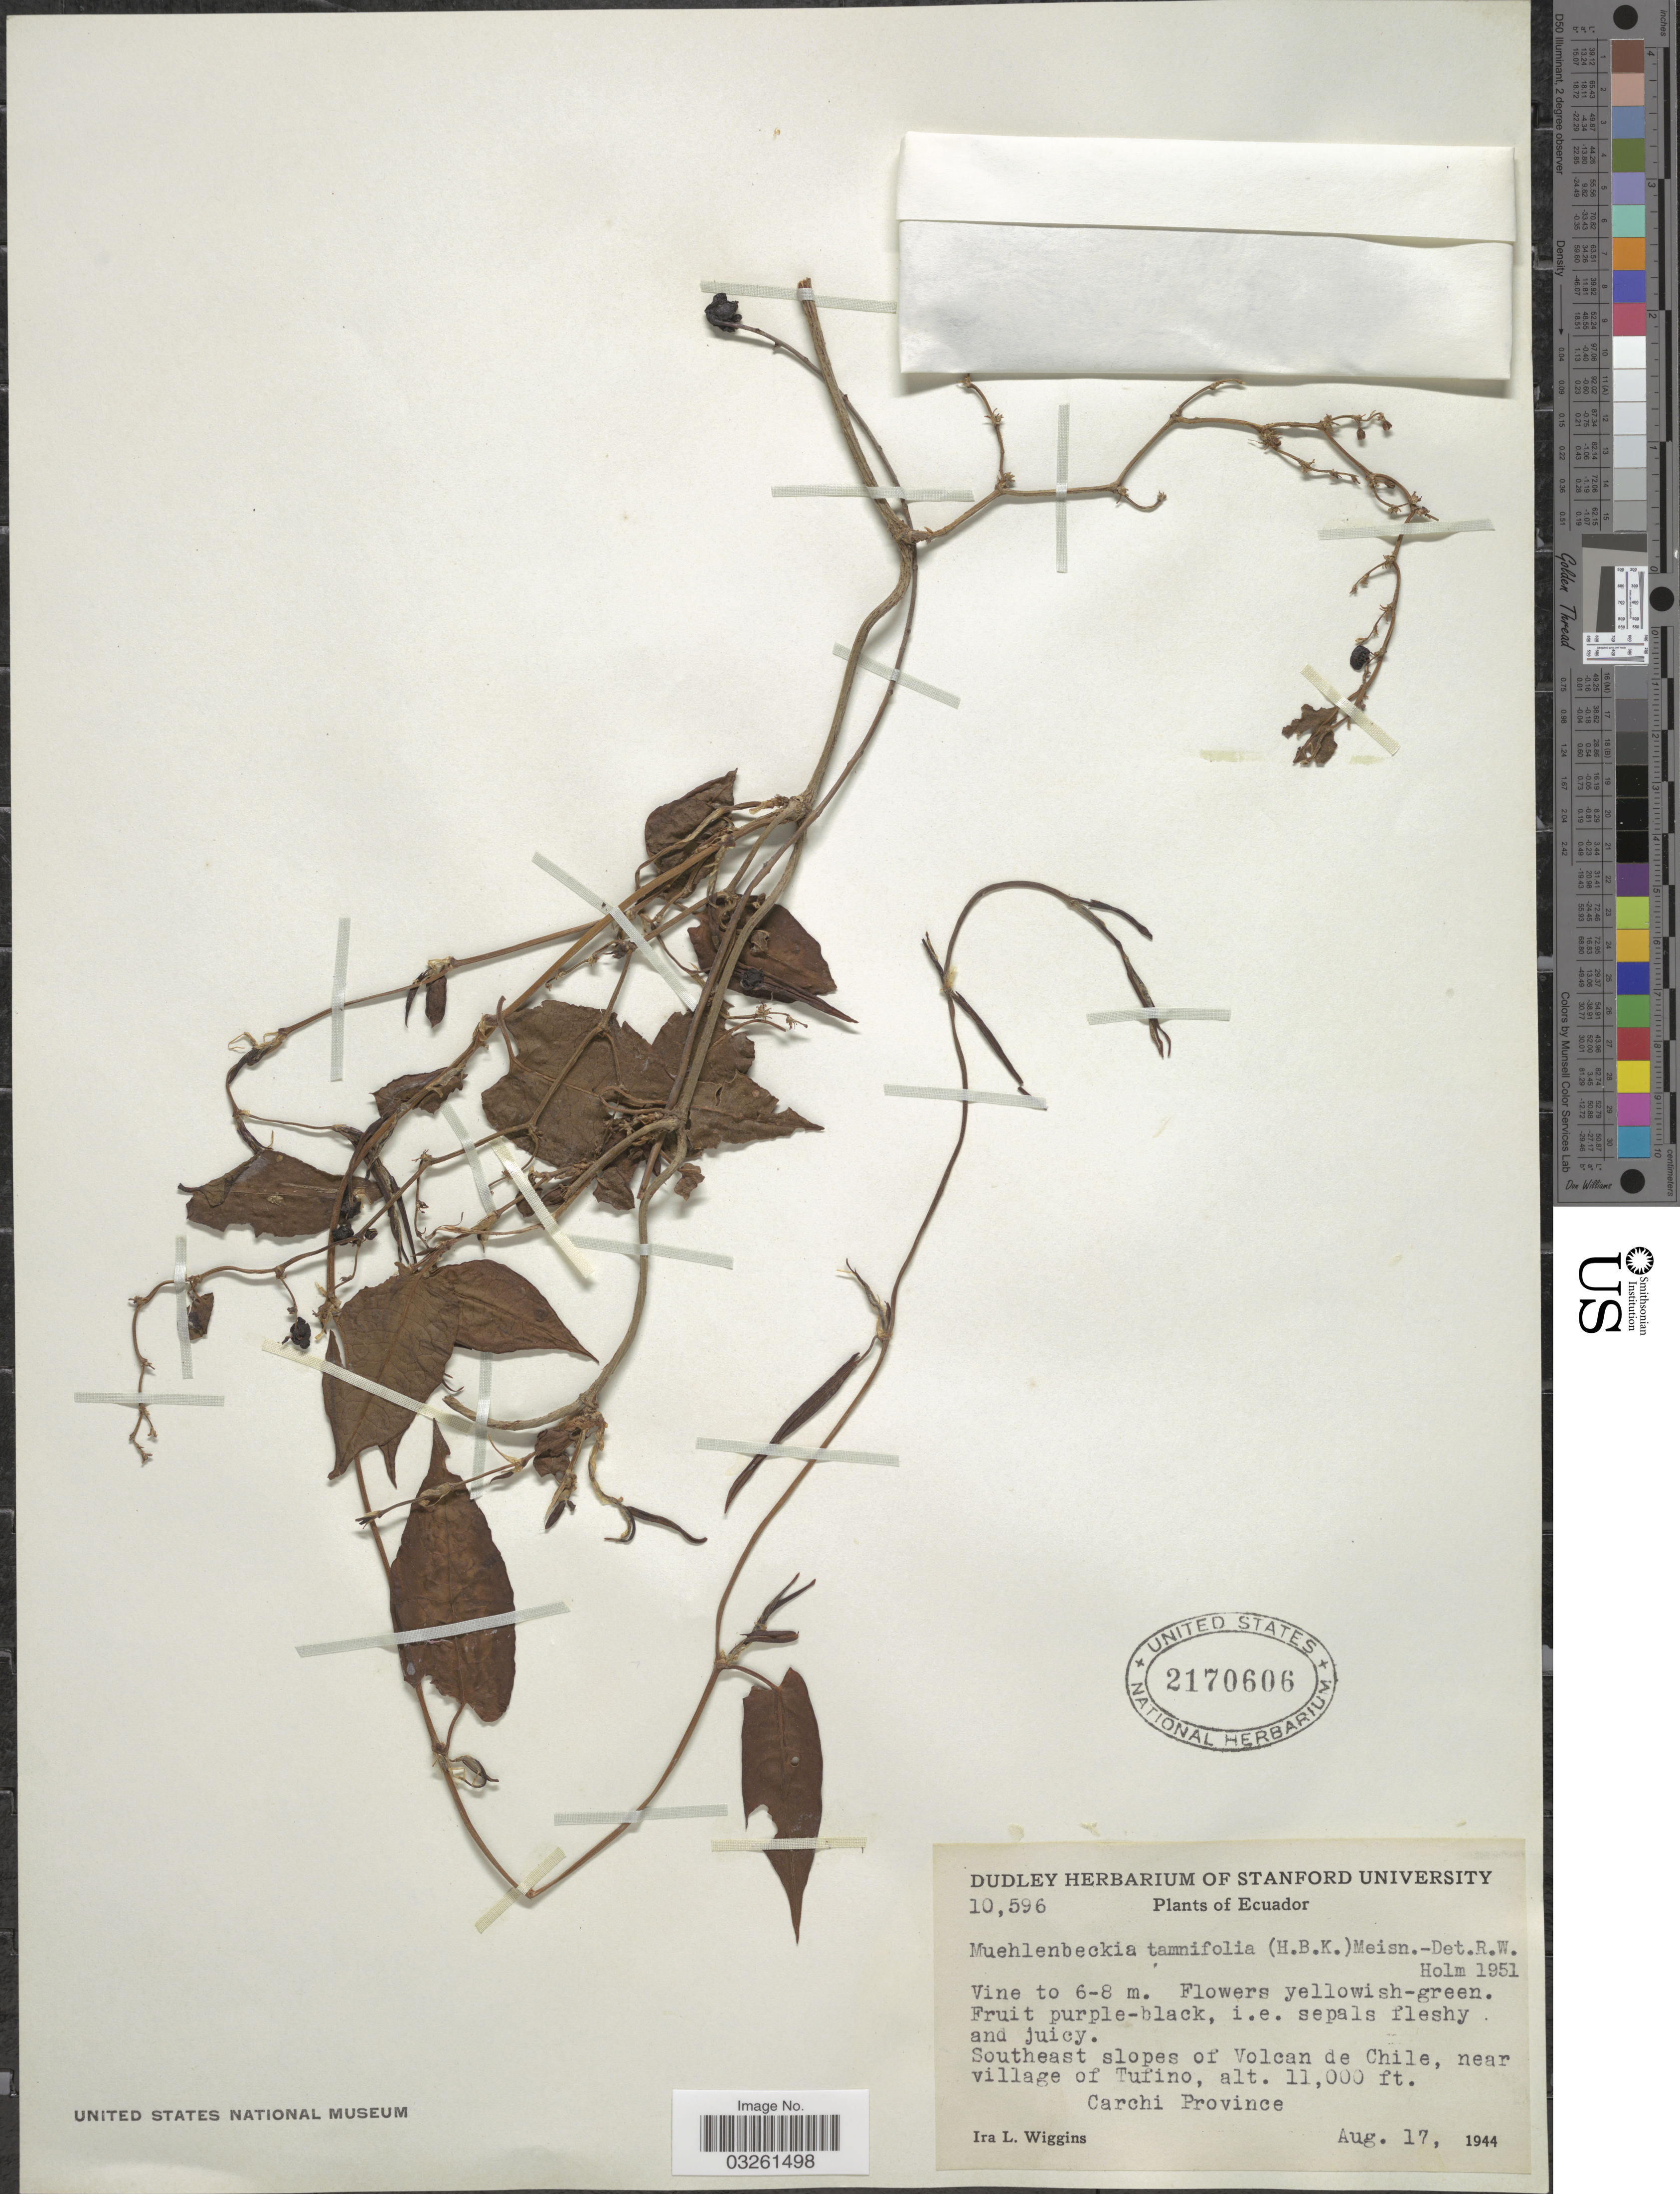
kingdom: Plantae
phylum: Tracheophyta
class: Magnoliopsida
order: Caryophyllales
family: Polygonaceae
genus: Muehlenbeckia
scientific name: Muehlenbeckia tamnifolia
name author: (Kunth) Meisn.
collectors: I. L. Wiggins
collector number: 10596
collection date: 1944-08-17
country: Ecuador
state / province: Carchi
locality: Southeast slopes of Volcan de Chile, near village of Tufino, Carchi Province.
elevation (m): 3353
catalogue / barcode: US 2170606